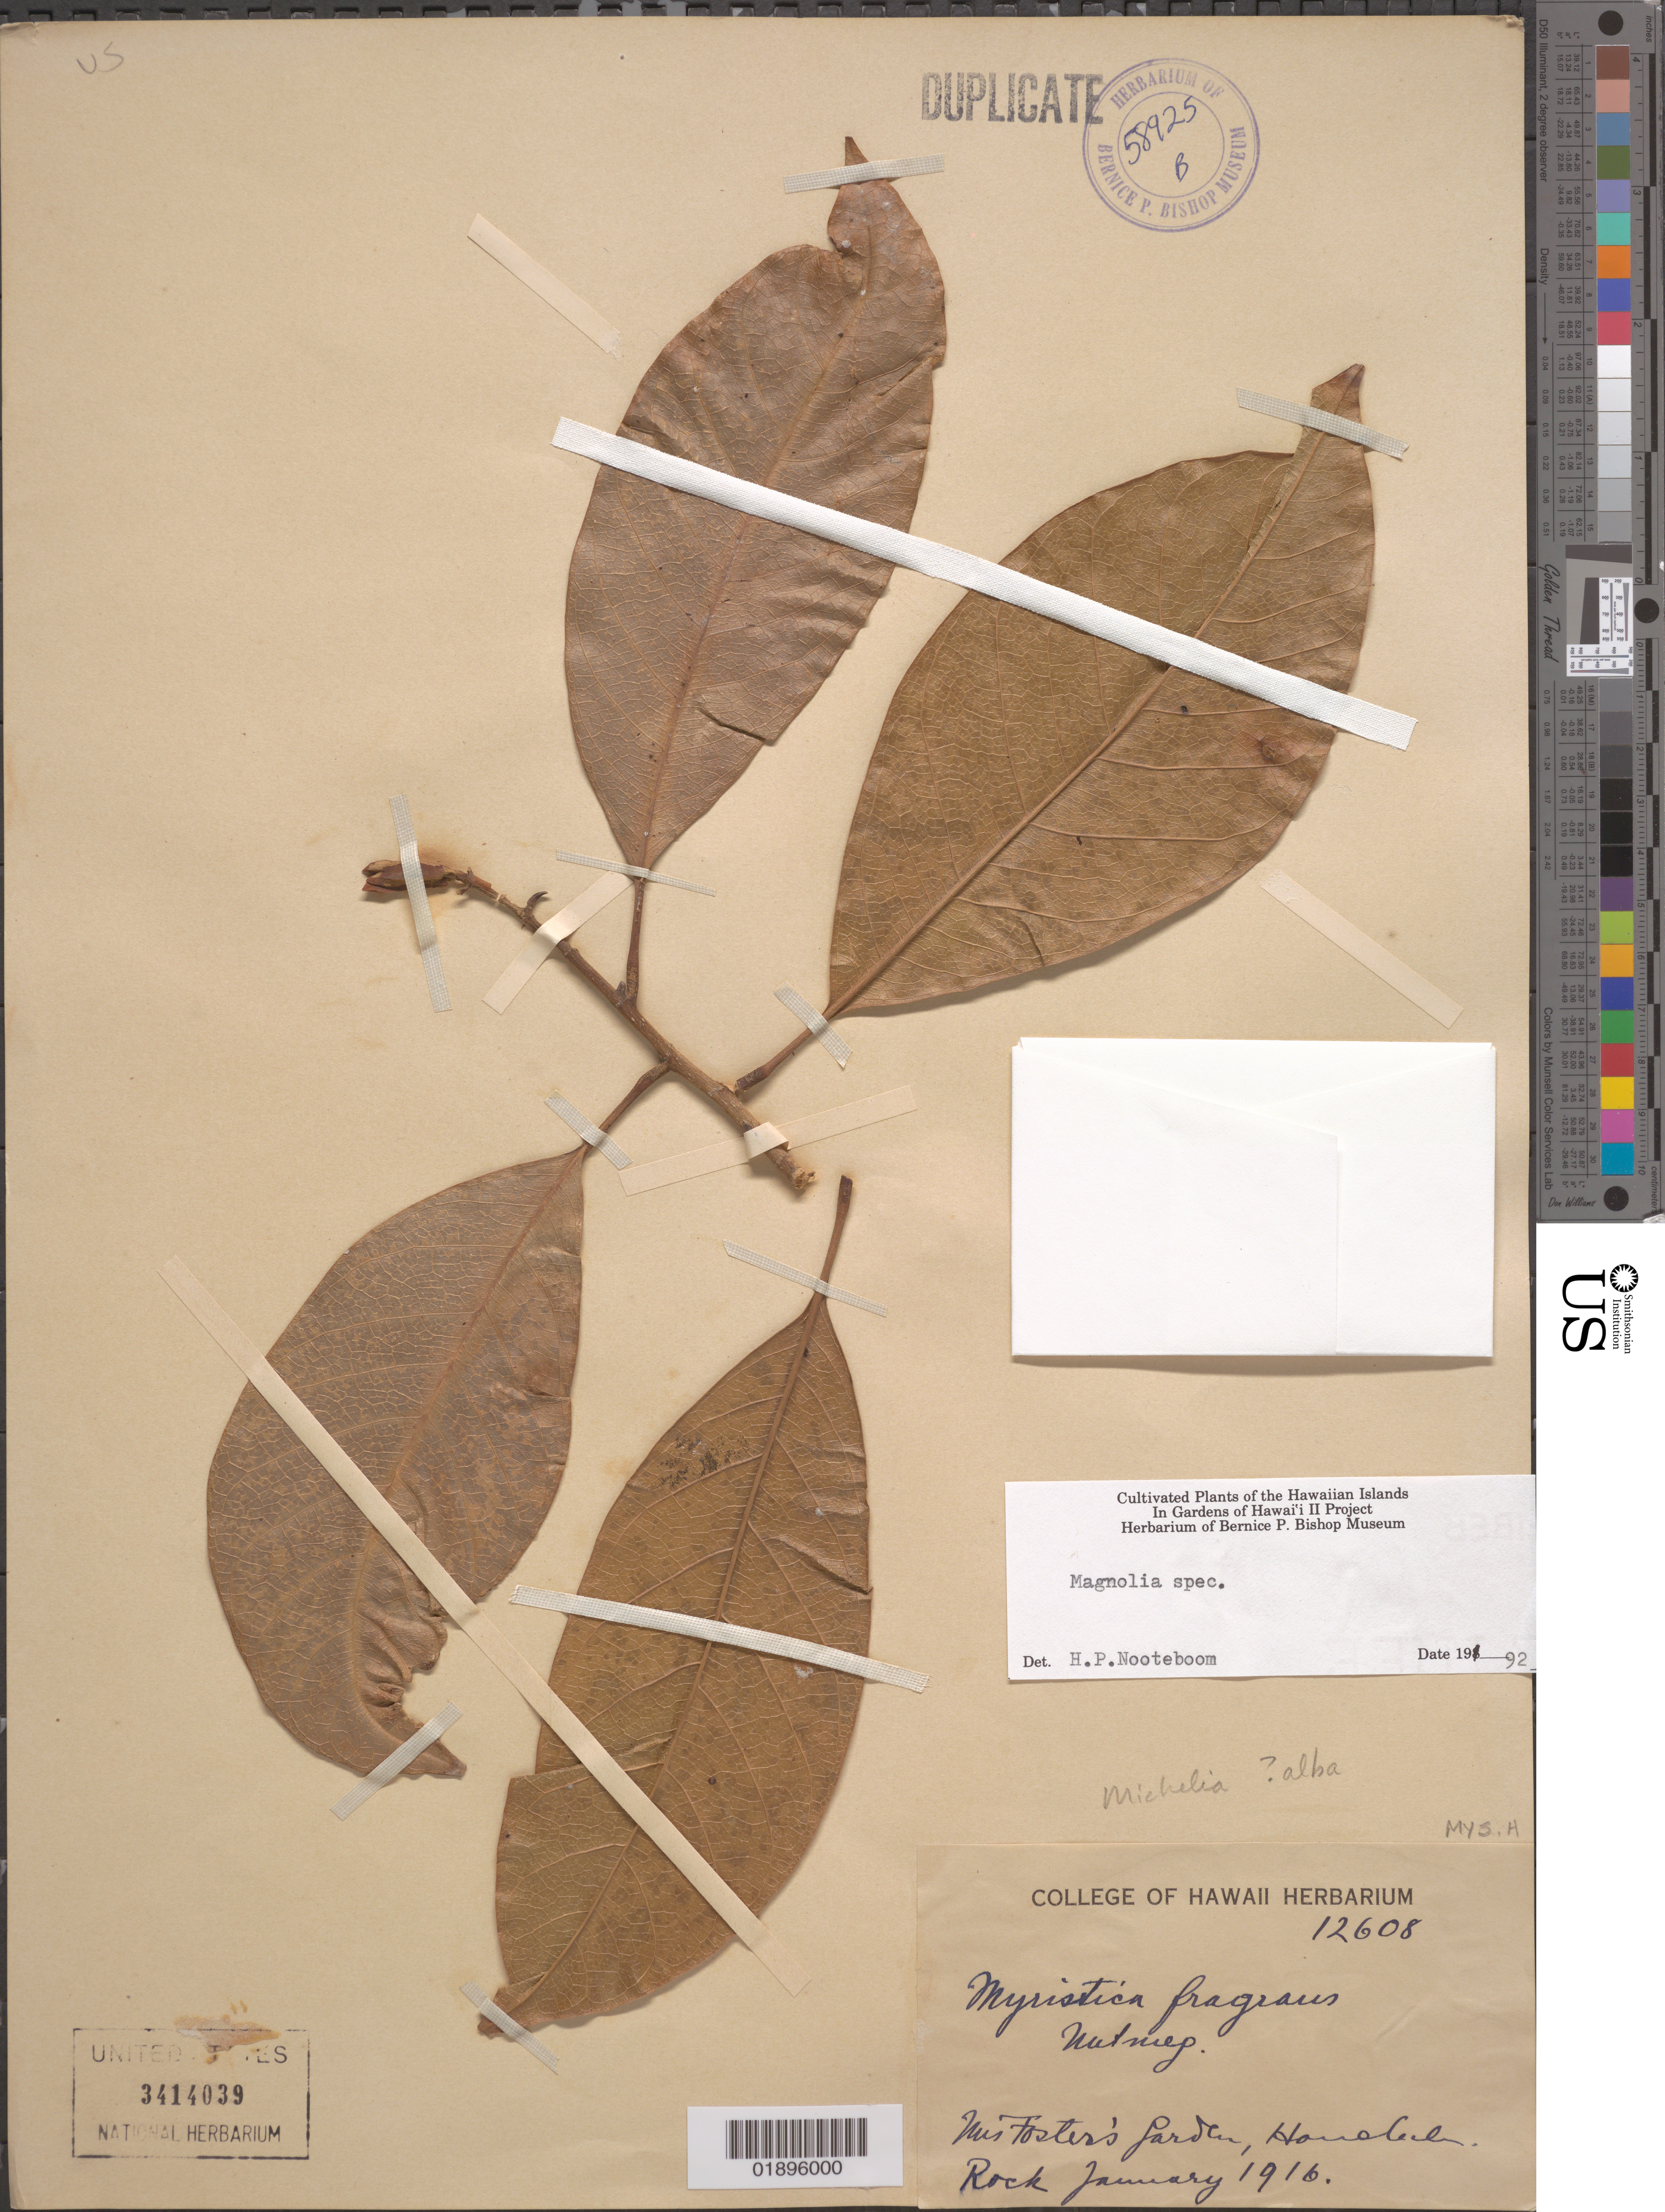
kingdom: Plantae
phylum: Tracheophyta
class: Magnoliopsida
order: Magnoliales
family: Magnoliaceae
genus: Magnolia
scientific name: Magnolia sp.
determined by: Nooteboom, H. P.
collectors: J. F. Rock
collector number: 12608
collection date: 1916-01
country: United States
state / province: Hawaii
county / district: Honolulu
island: Oahu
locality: Mrs. Foster's Garden, Honolulu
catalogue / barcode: US 3414039